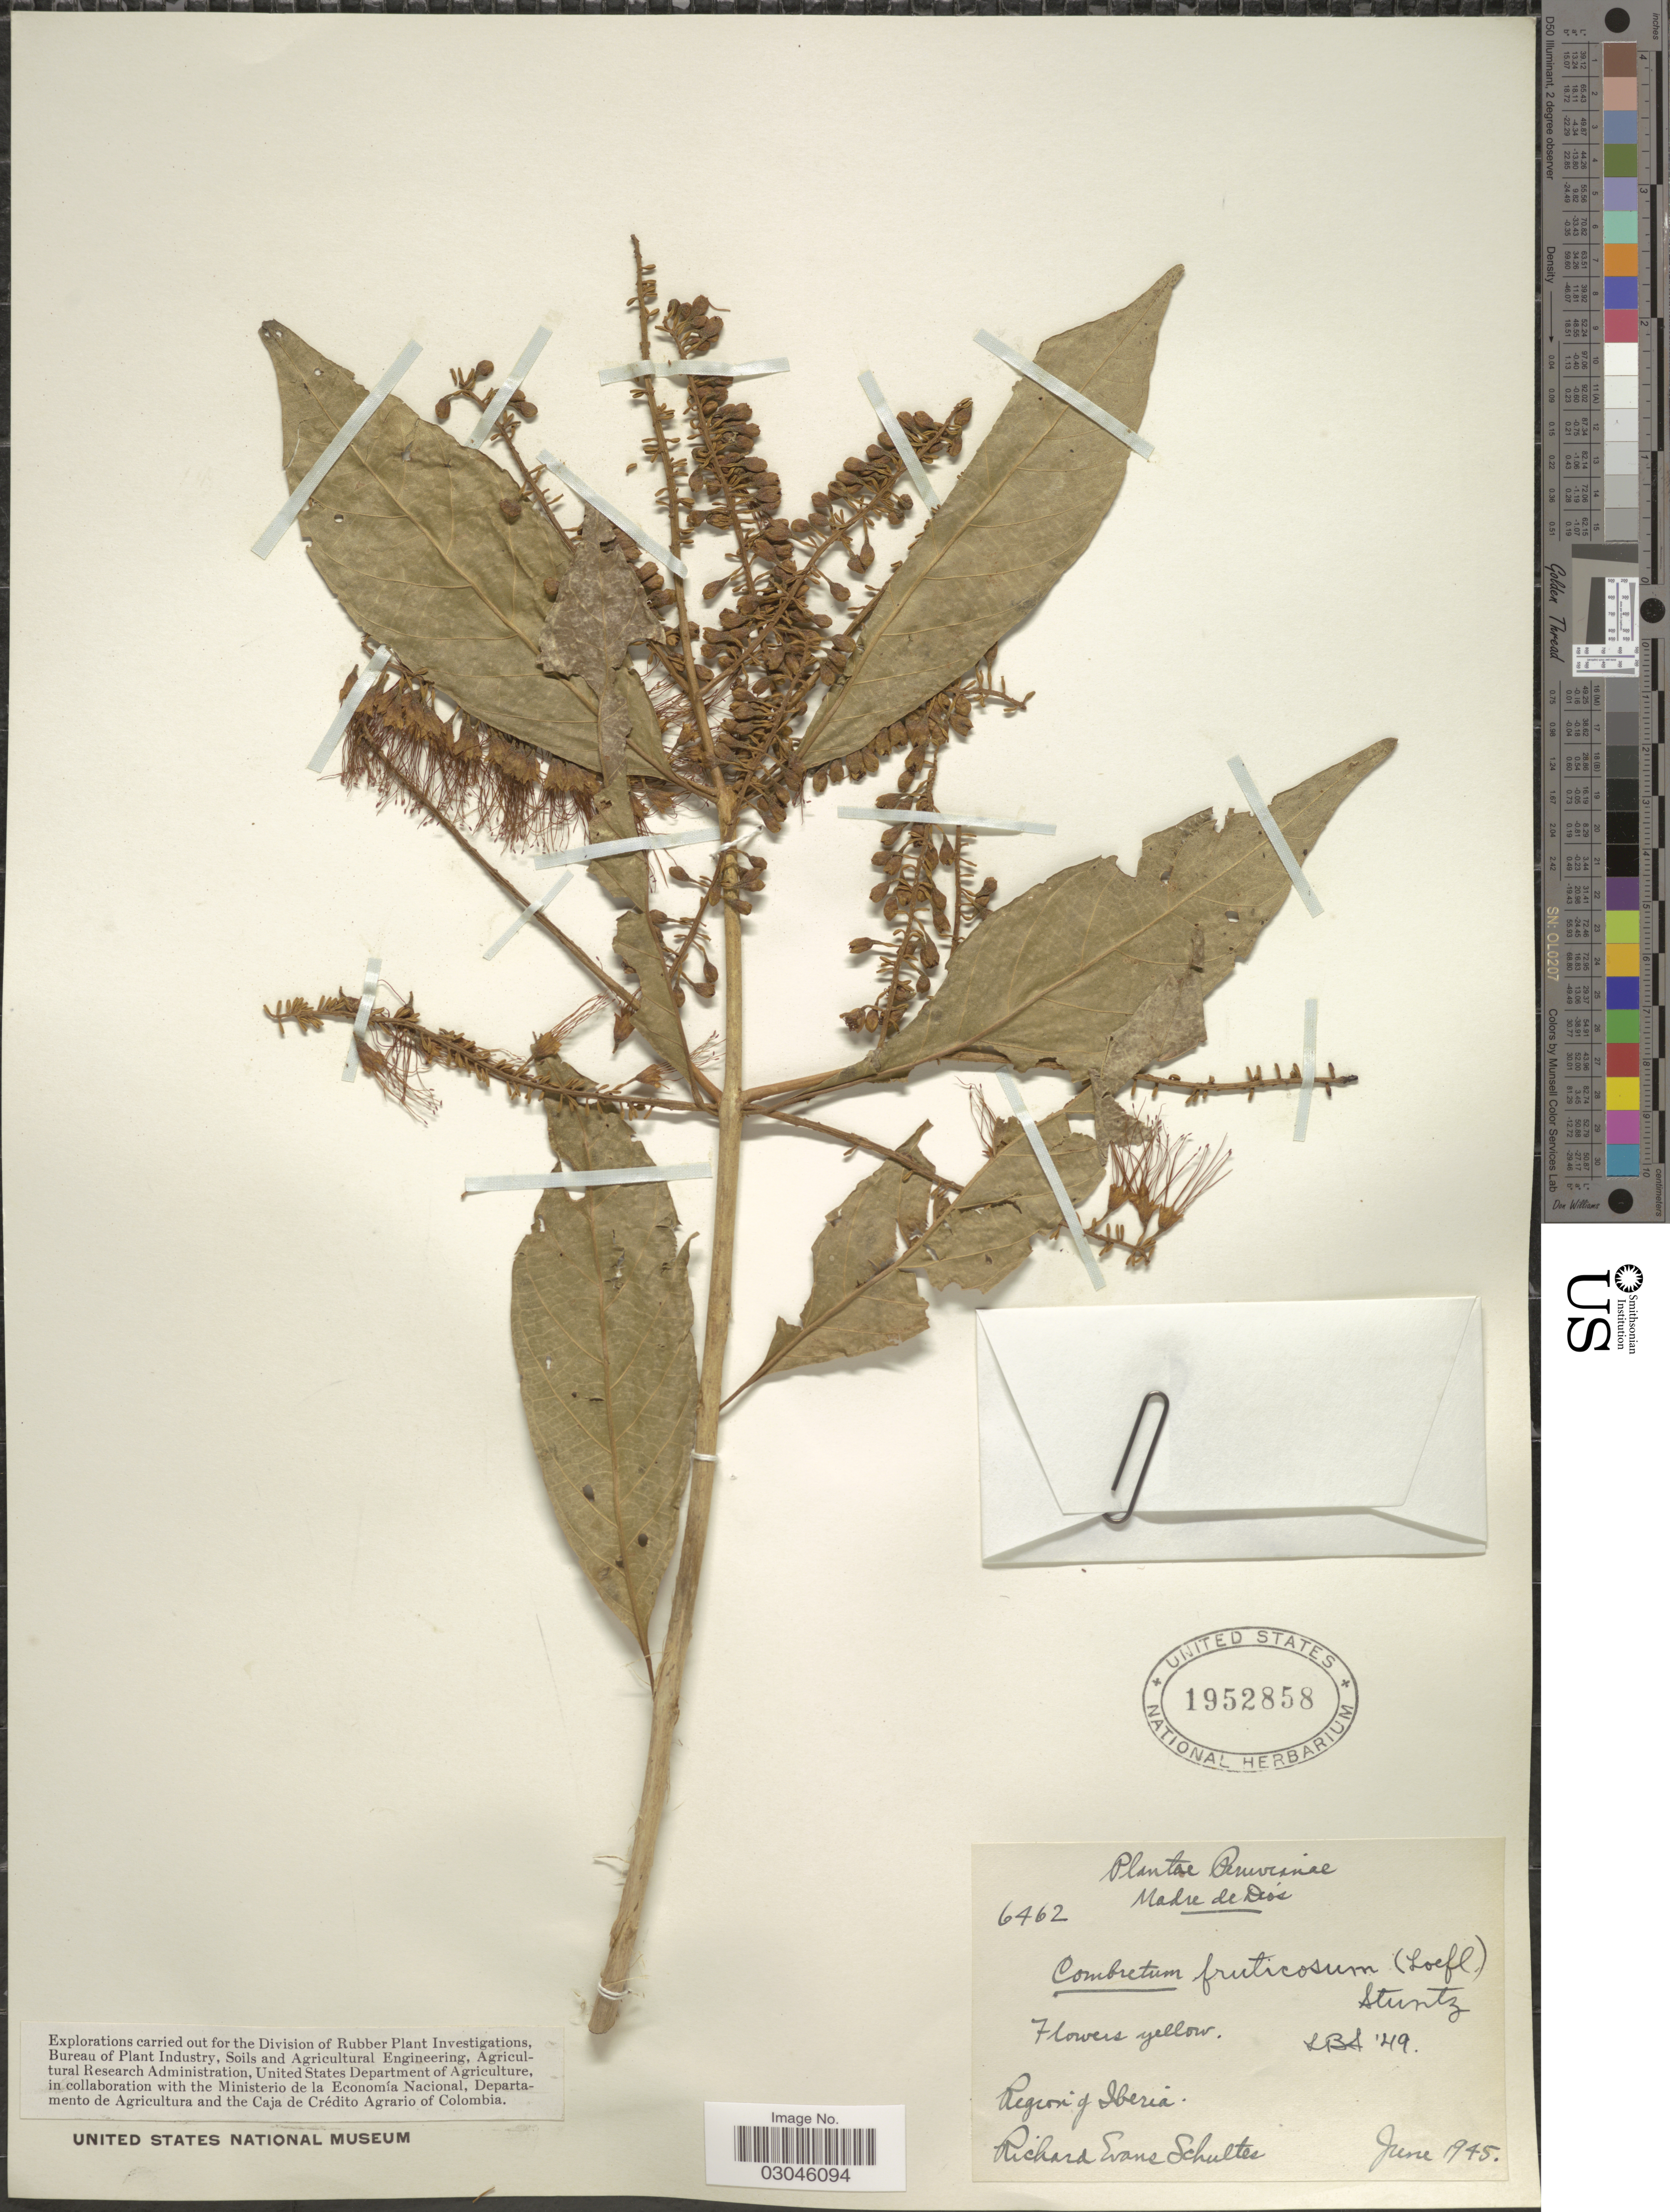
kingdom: Plantae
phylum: Tracheophyta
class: Magnoliopsida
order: Myrtales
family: Combretaceae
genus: Combretum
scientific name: Combretum fruticosum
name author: (Loefl.) Stuntz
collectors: R. E. Schultes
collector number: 6462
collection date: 1945-06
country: Peru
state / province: Madre de Dios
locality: Región of Iberia.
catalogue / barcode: US 1952858